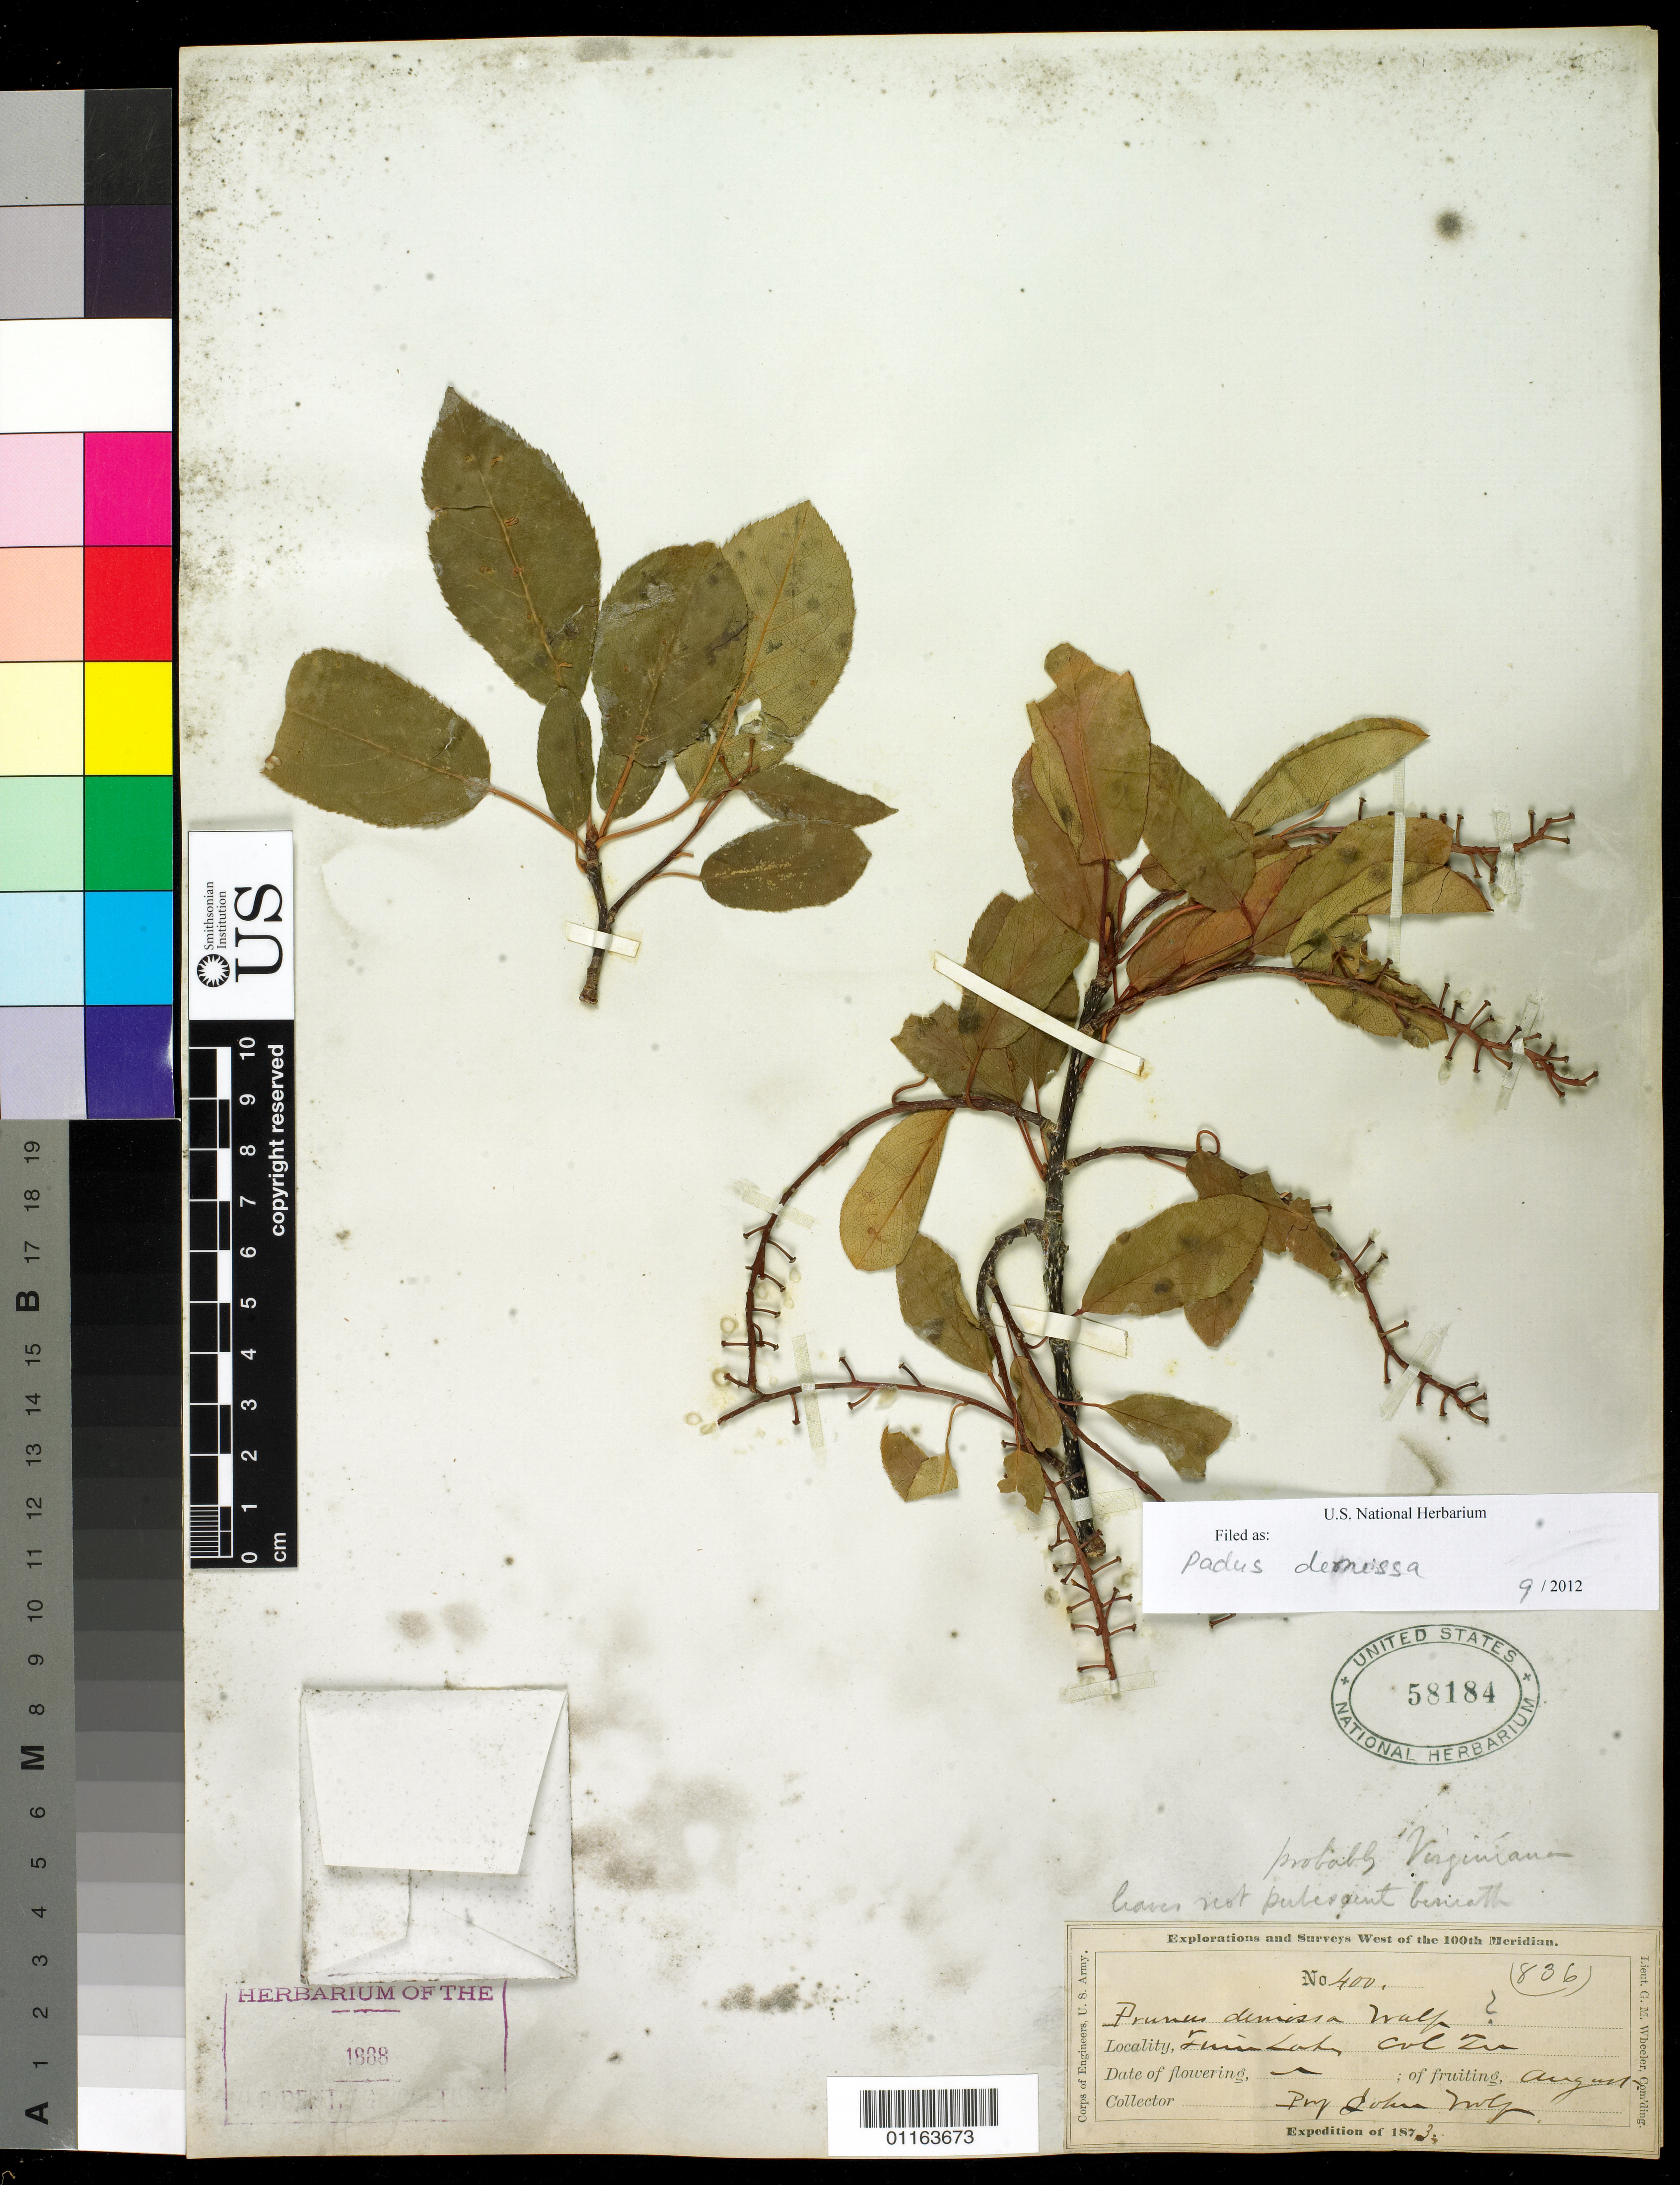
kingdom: Plantae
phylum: Tracheophyta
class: Magnoliopsida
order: Rosales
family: Rosaceae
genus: Prunus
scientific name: Prunus virginiana var. demissa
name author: (Nutt.) Torr.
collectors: J. Wolfe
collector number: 400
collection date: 1873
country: United States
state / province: Colorado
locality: Twin Lakes.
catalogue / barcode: US 58184